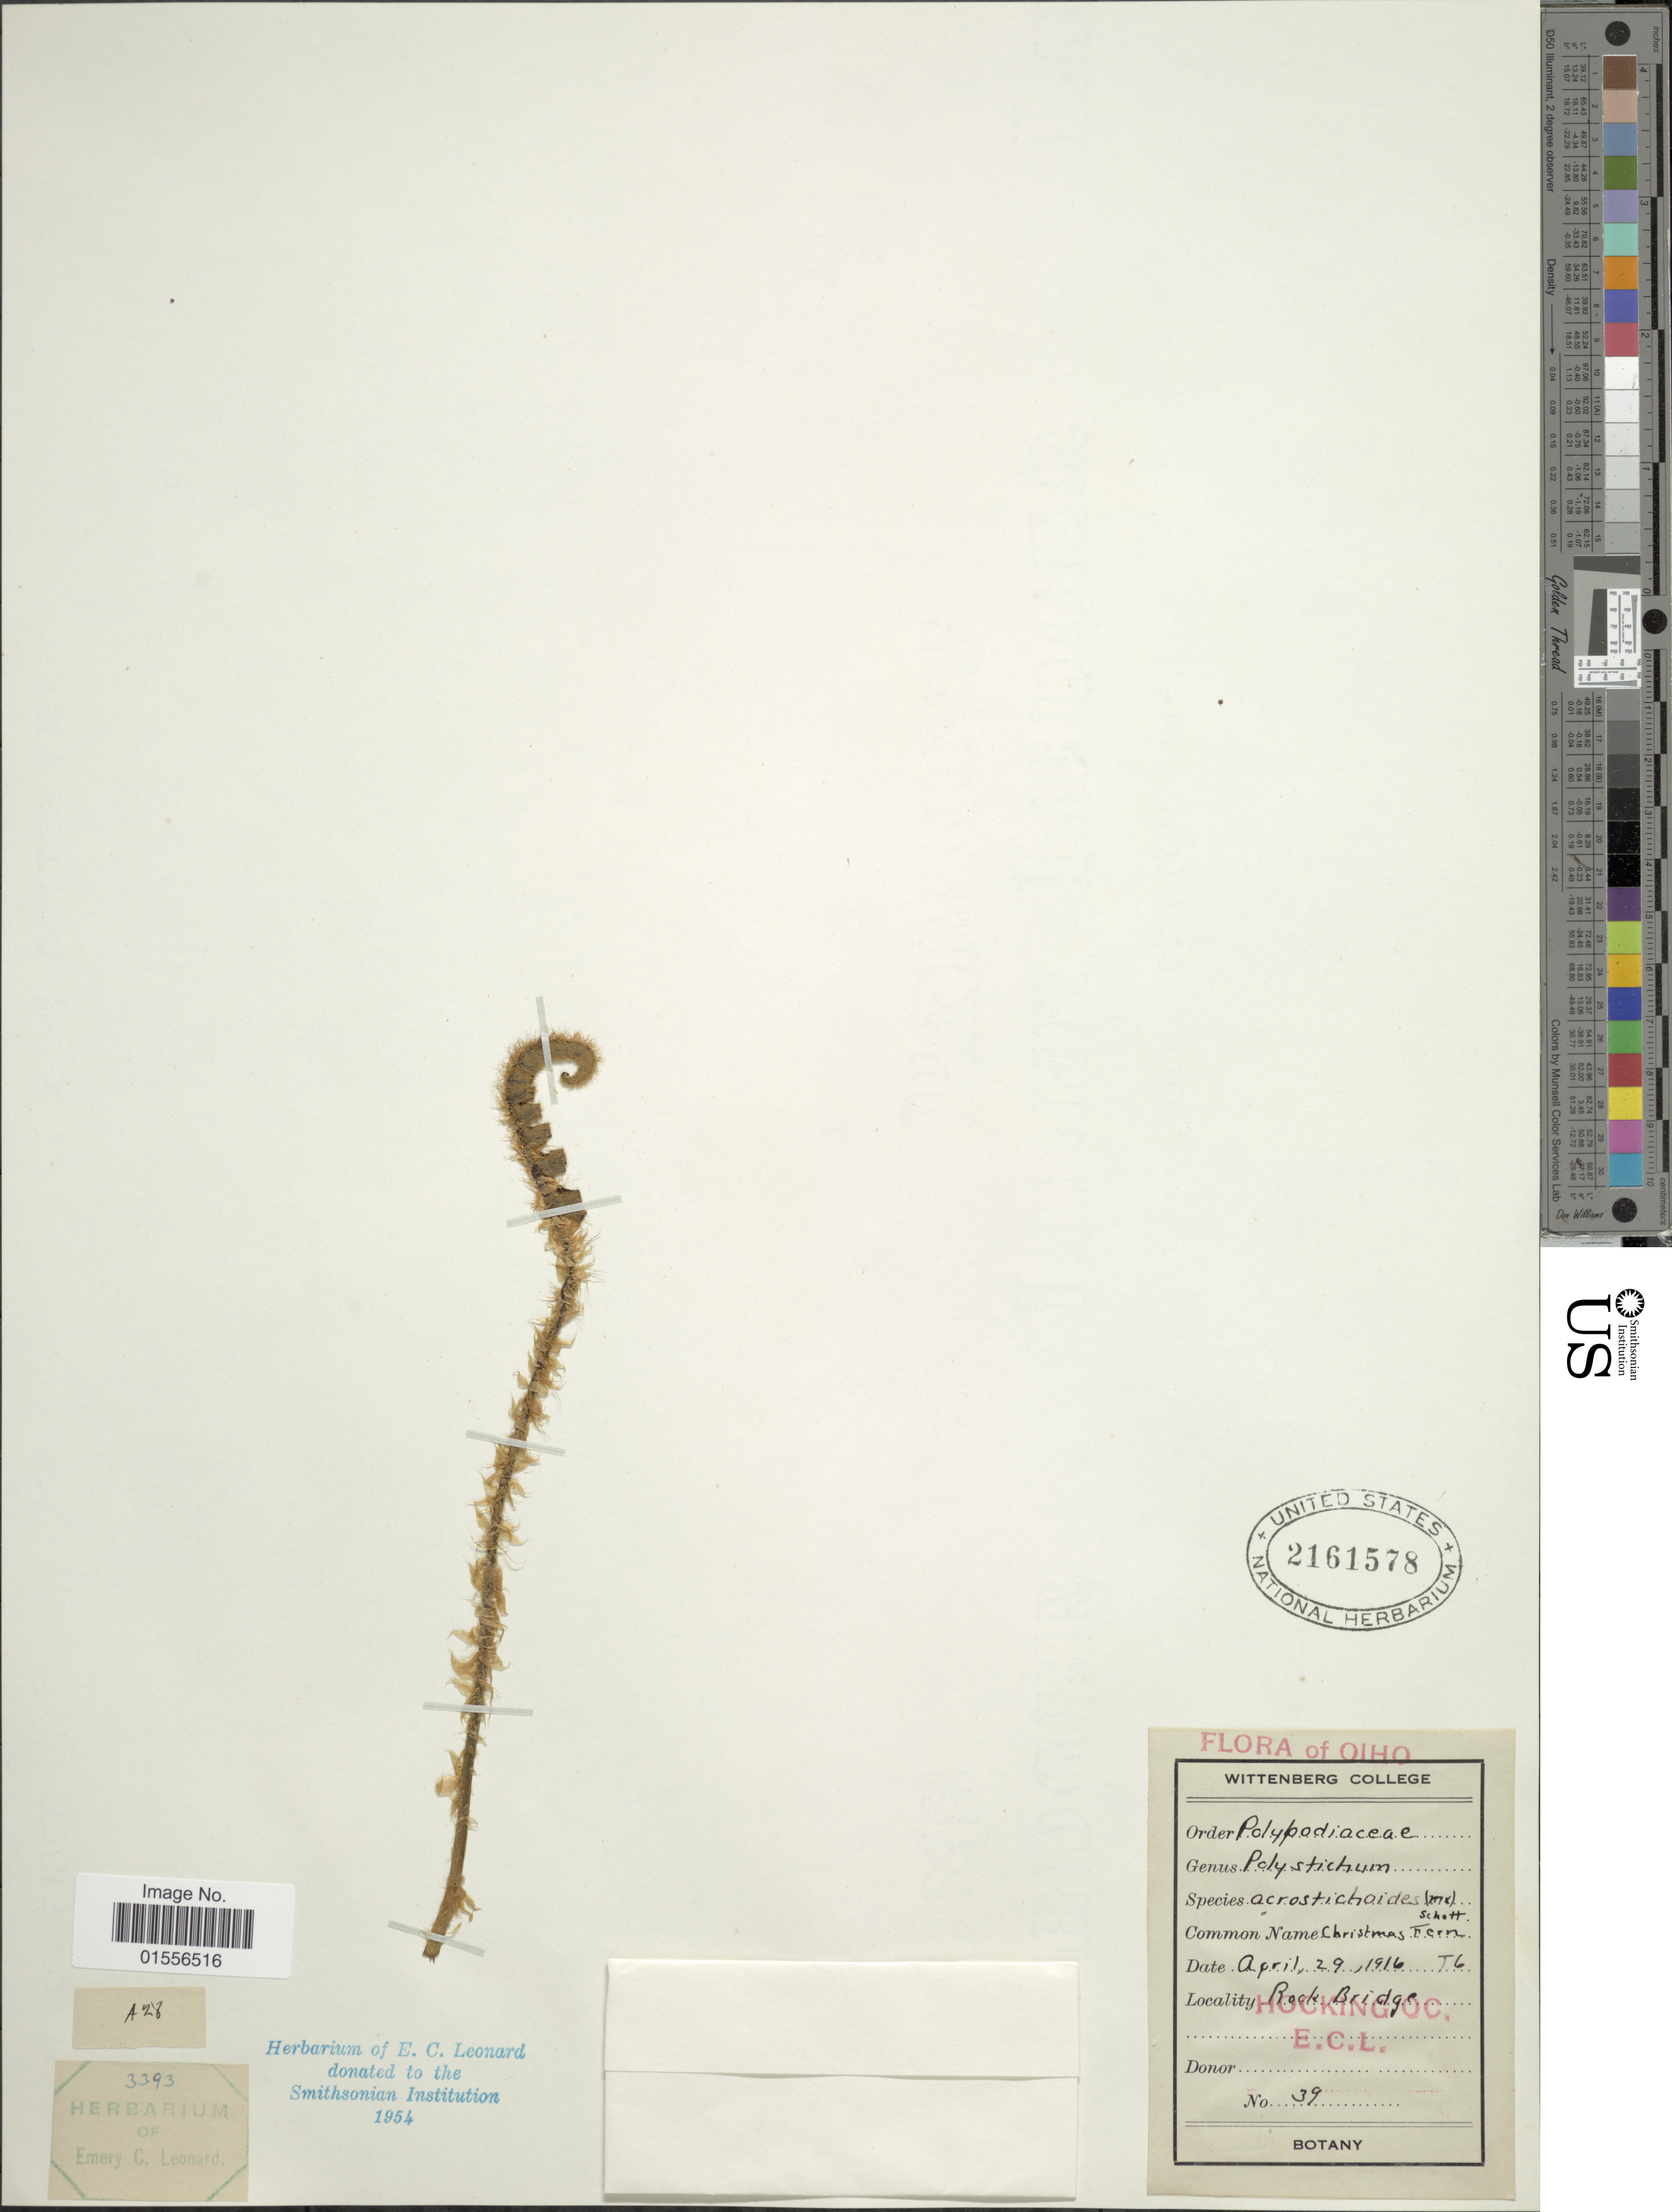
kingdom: Plantae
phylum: Tracheophyta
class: Polypodiopsida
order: Polypodiales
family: Dryopteridaceae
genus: Polystichum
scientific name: Polystichum acrostichoides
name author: (Michx.) Schott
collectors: Wittenberg University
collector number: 39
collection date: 1916-04-29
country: United States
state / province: Ohio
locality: Rock Bridge, Hocking Oc.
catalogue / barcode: US 2161578